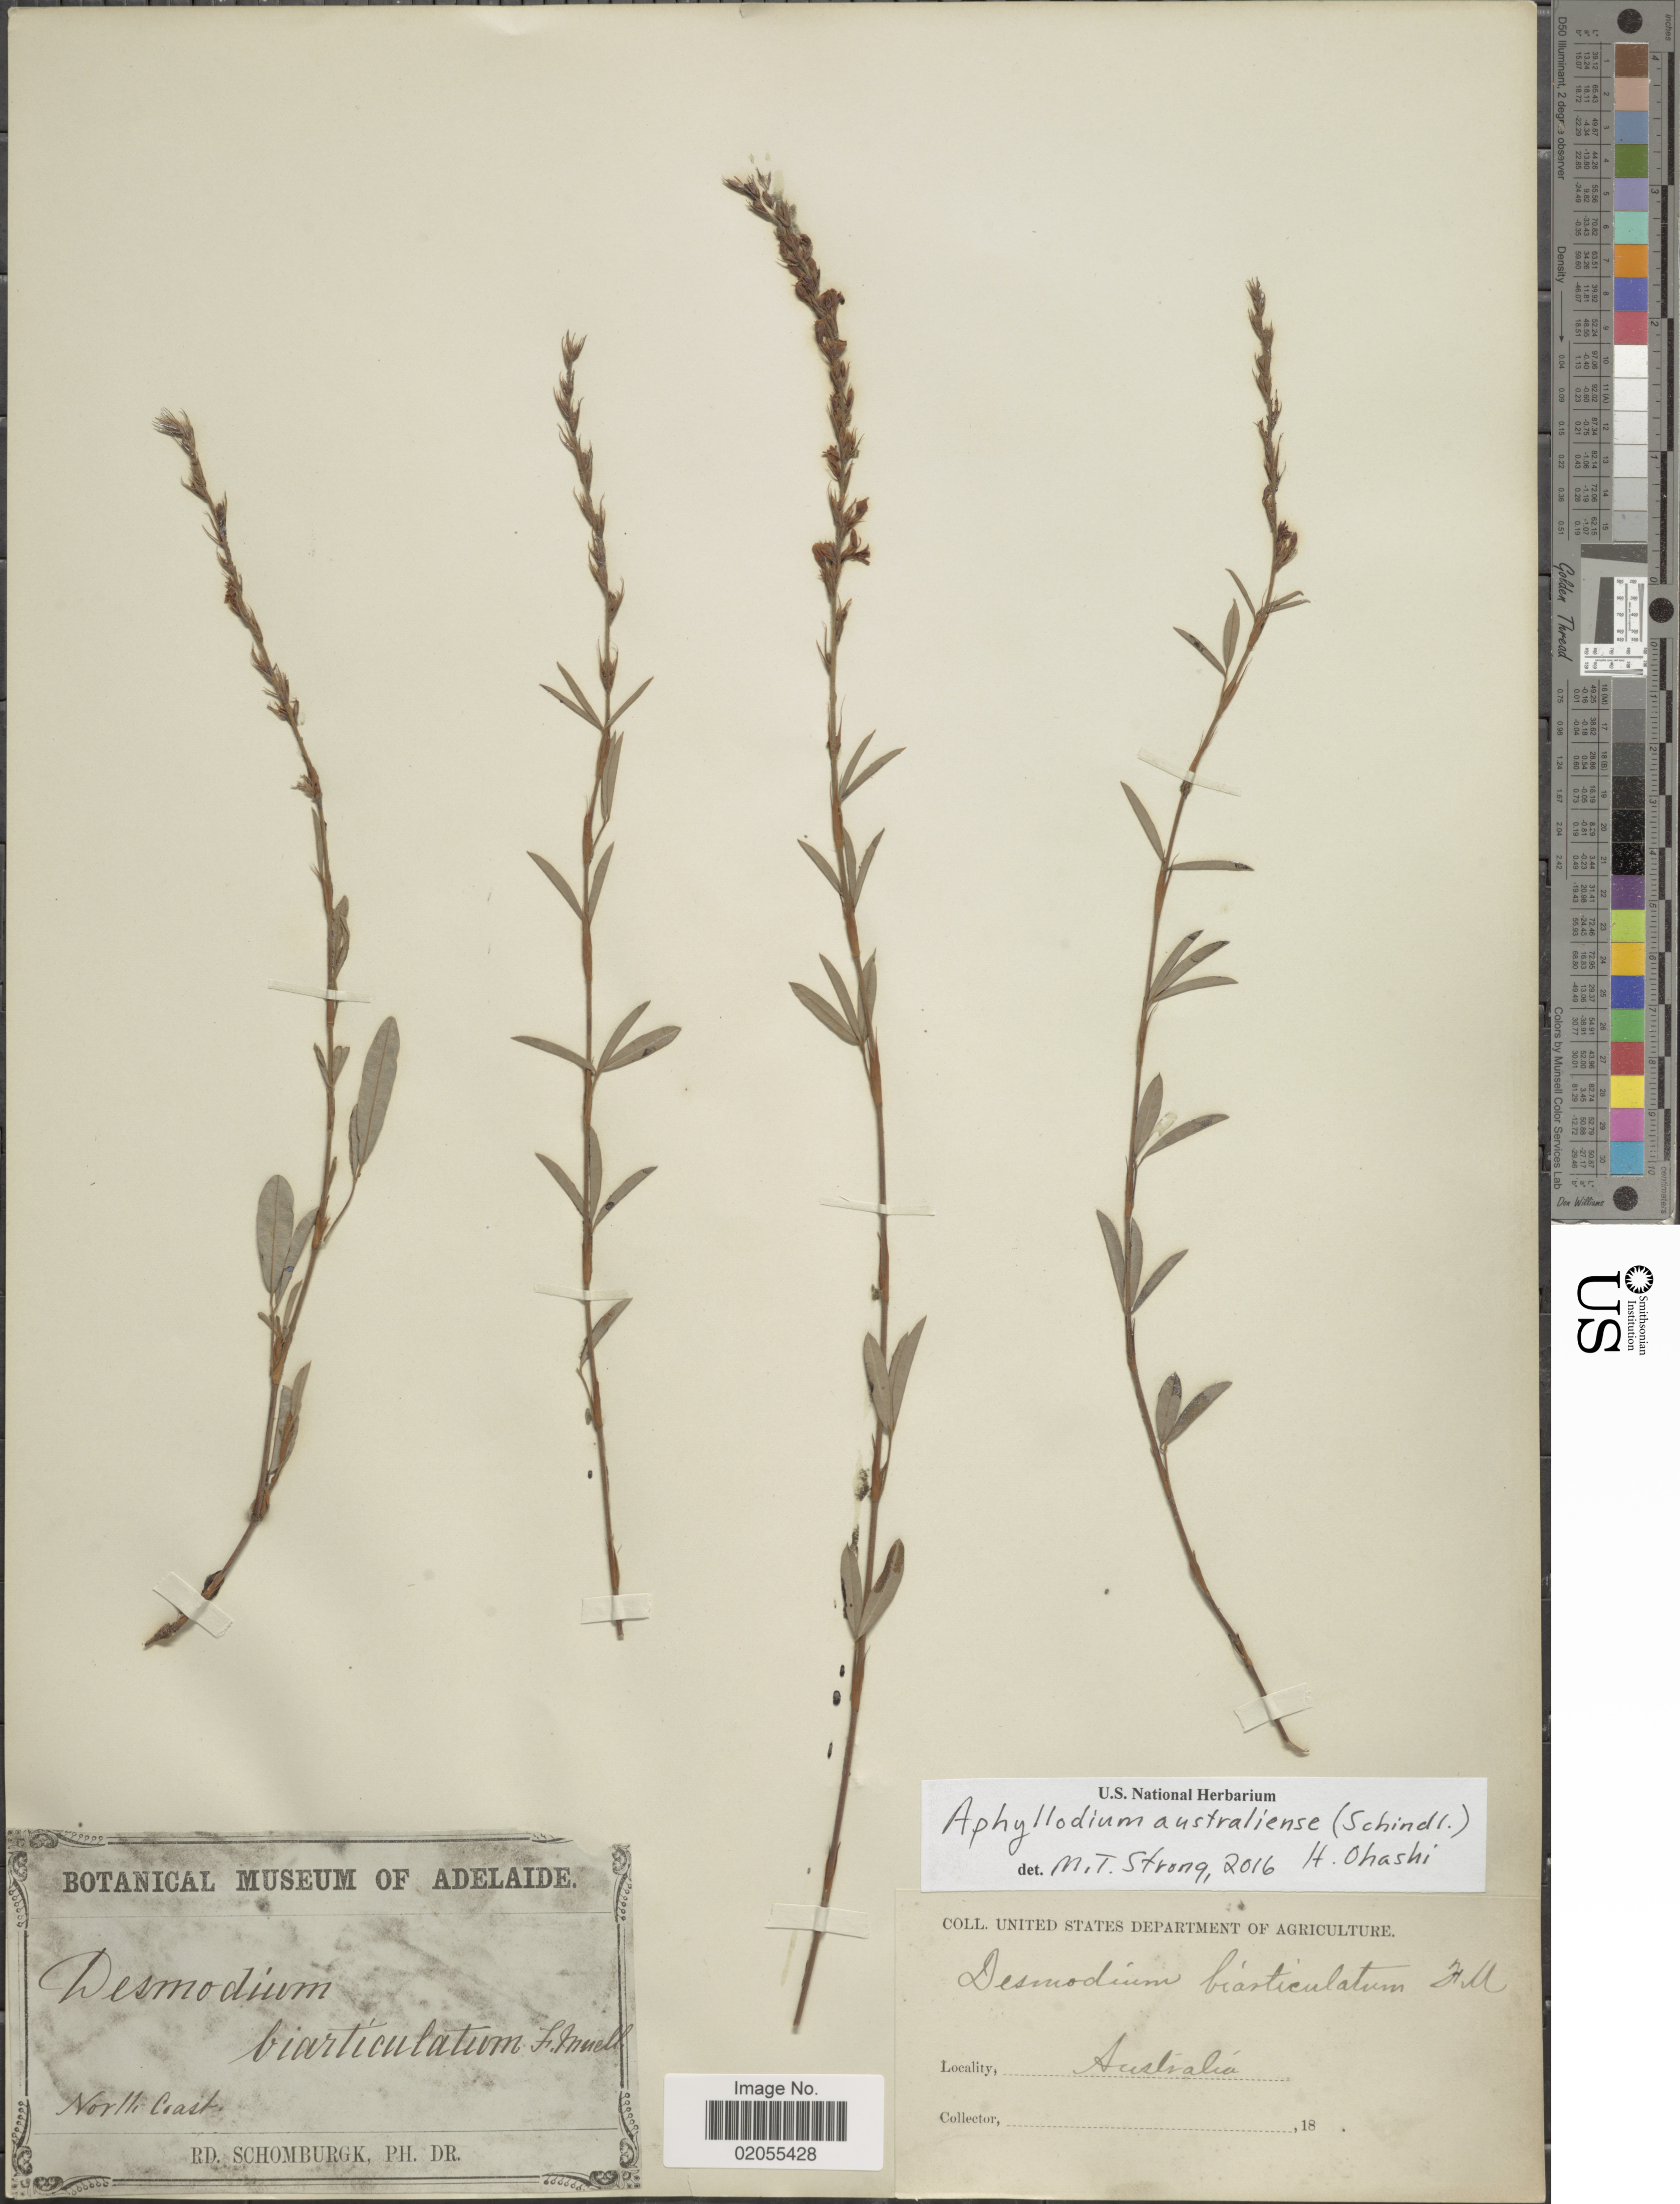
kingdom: Plantae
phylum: Tracheophyta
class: Magnoliopsida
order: Fabales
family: Fabaceae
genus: Aphyllodium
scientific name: Aphyllodium australiense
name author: (Schindl.) H. Ohashi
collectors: M. R. Schomburgk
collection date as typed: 18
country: Australia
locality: North Coast